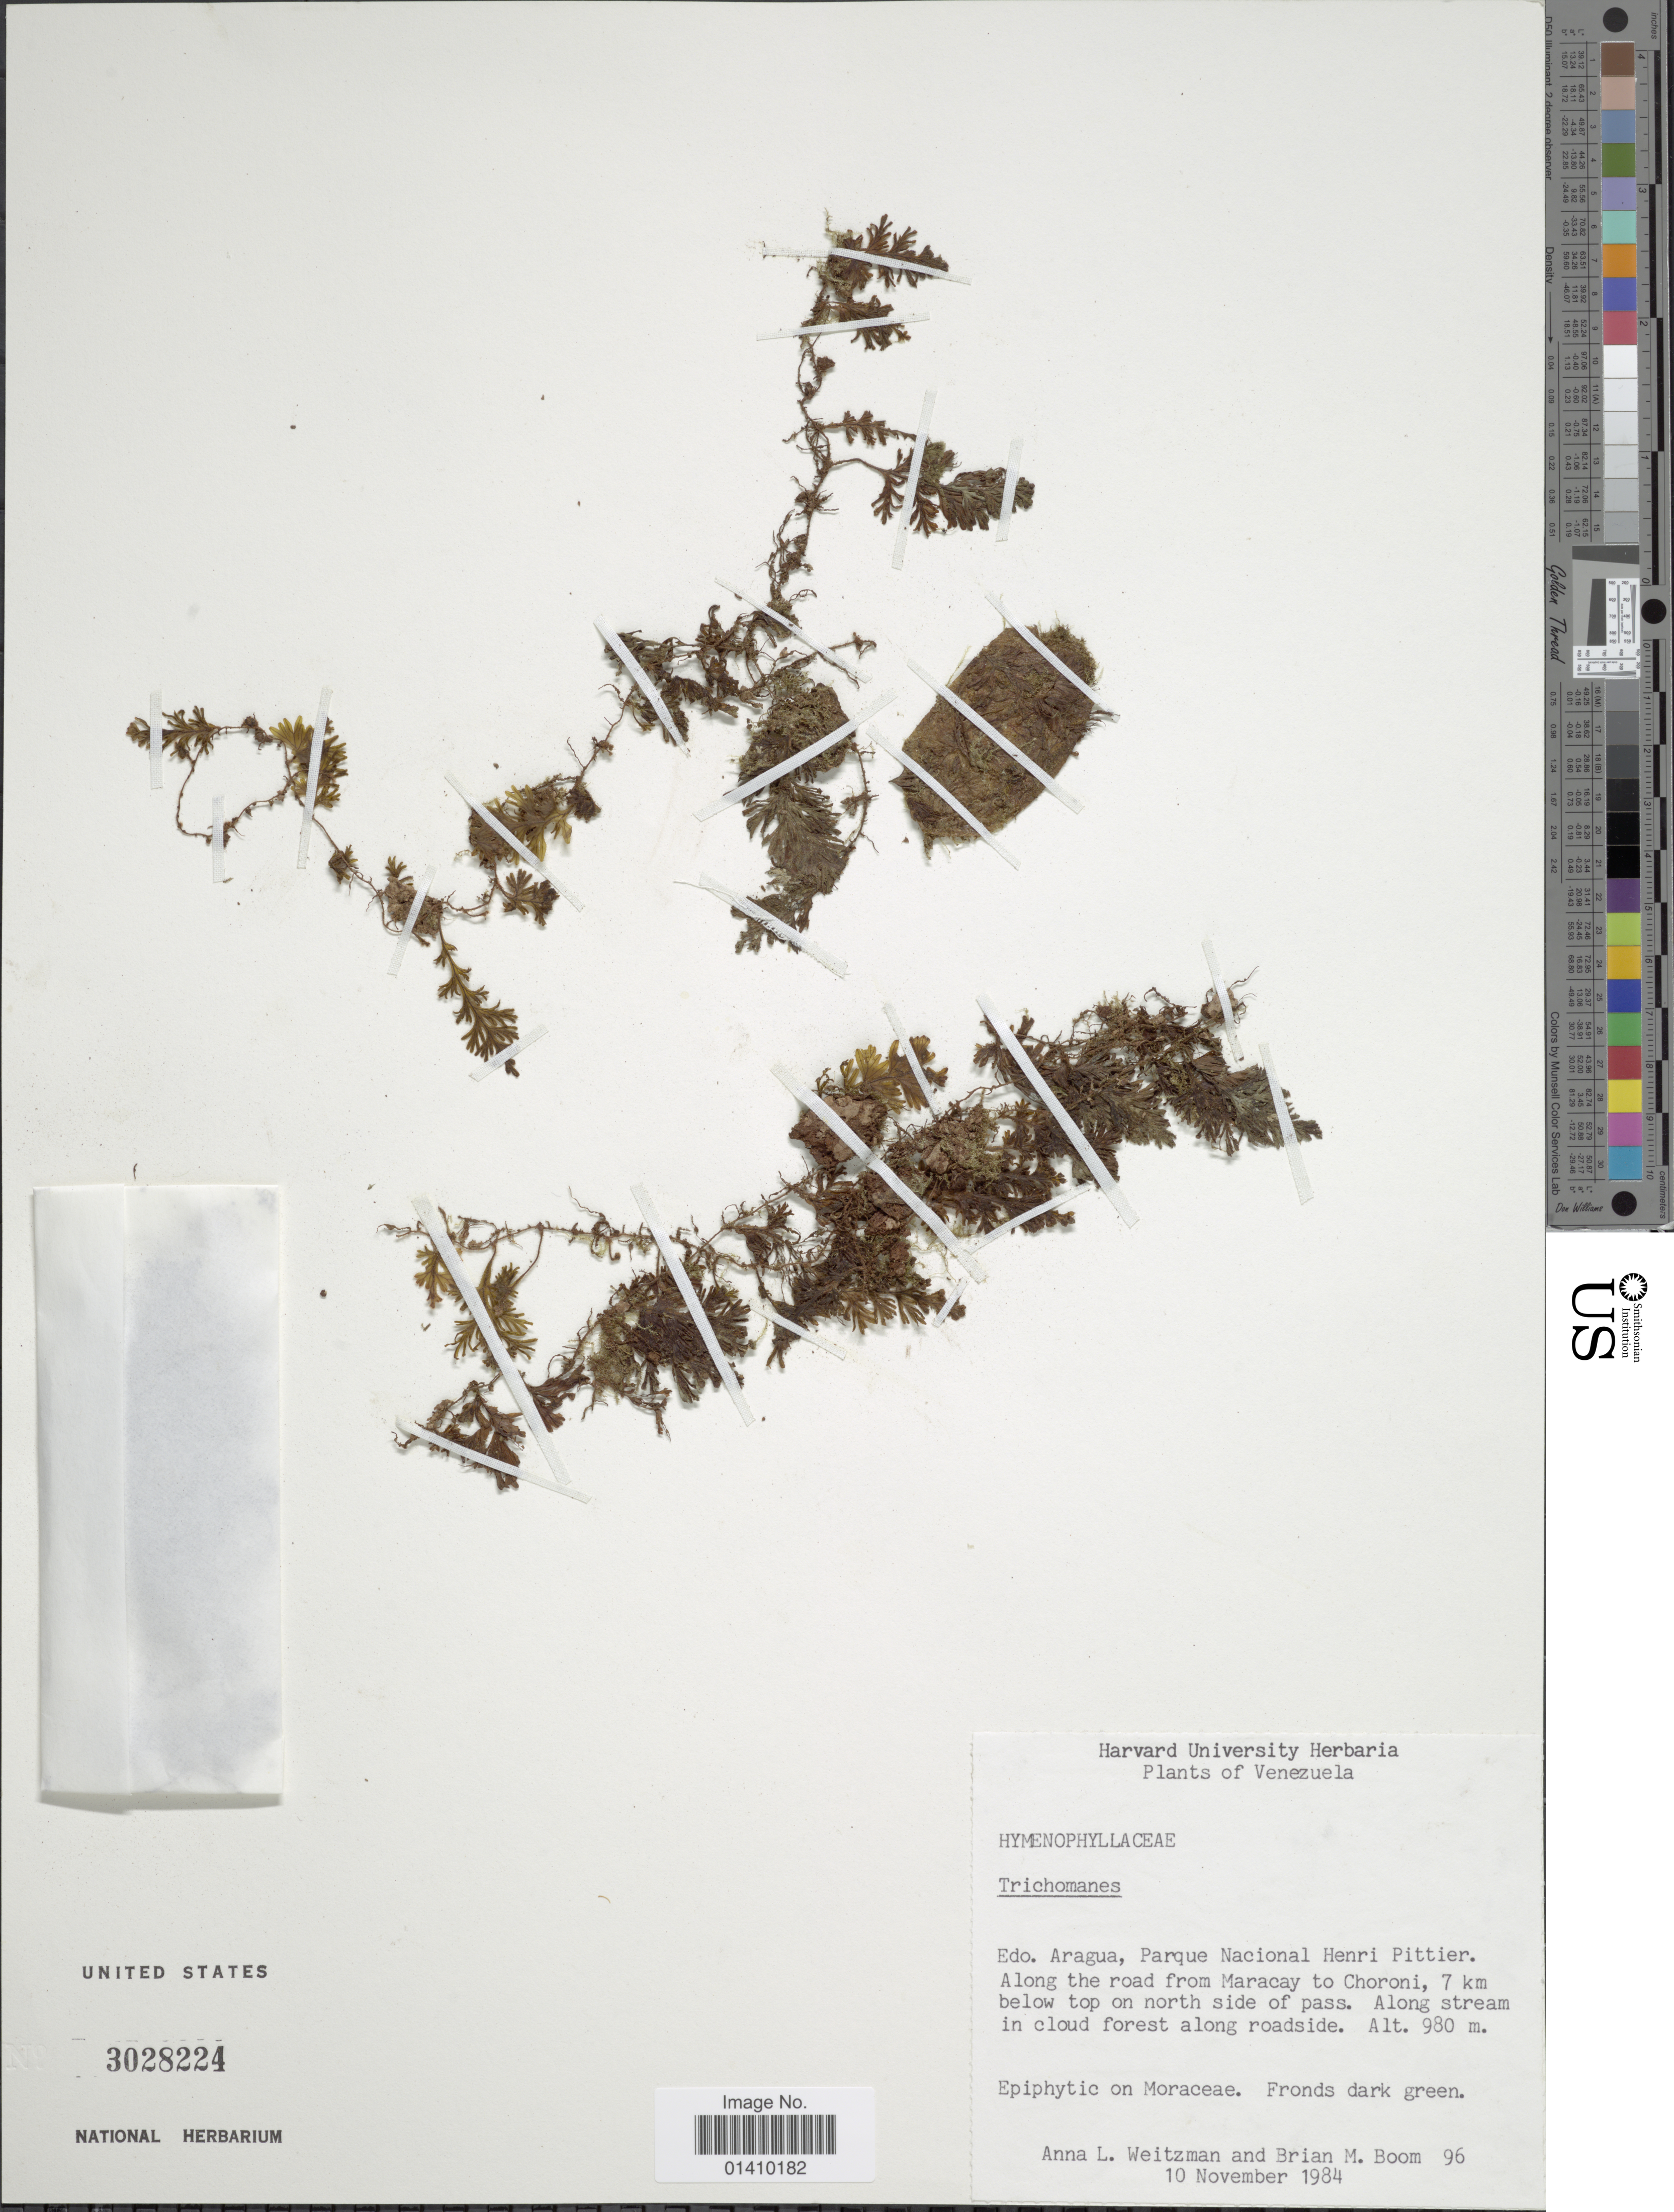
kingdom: Plantae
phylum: Tracheophyta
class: Polypodiopsida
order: Hymenophyllales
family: Hymenophyllaceae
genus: Polyphlebium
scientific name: Polyphlebium sp.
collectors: A. L. Weitzman & B. M. Boom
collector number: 96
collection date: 1984-11-10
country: Venezuela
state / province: Aragua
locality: Parque Nacional Henri Pittier. Along the road from Maracay to Choroni, 7 km below top on north side of pass. Along stream in cloud forest along roadside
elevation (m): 980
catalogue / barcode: US 3028224